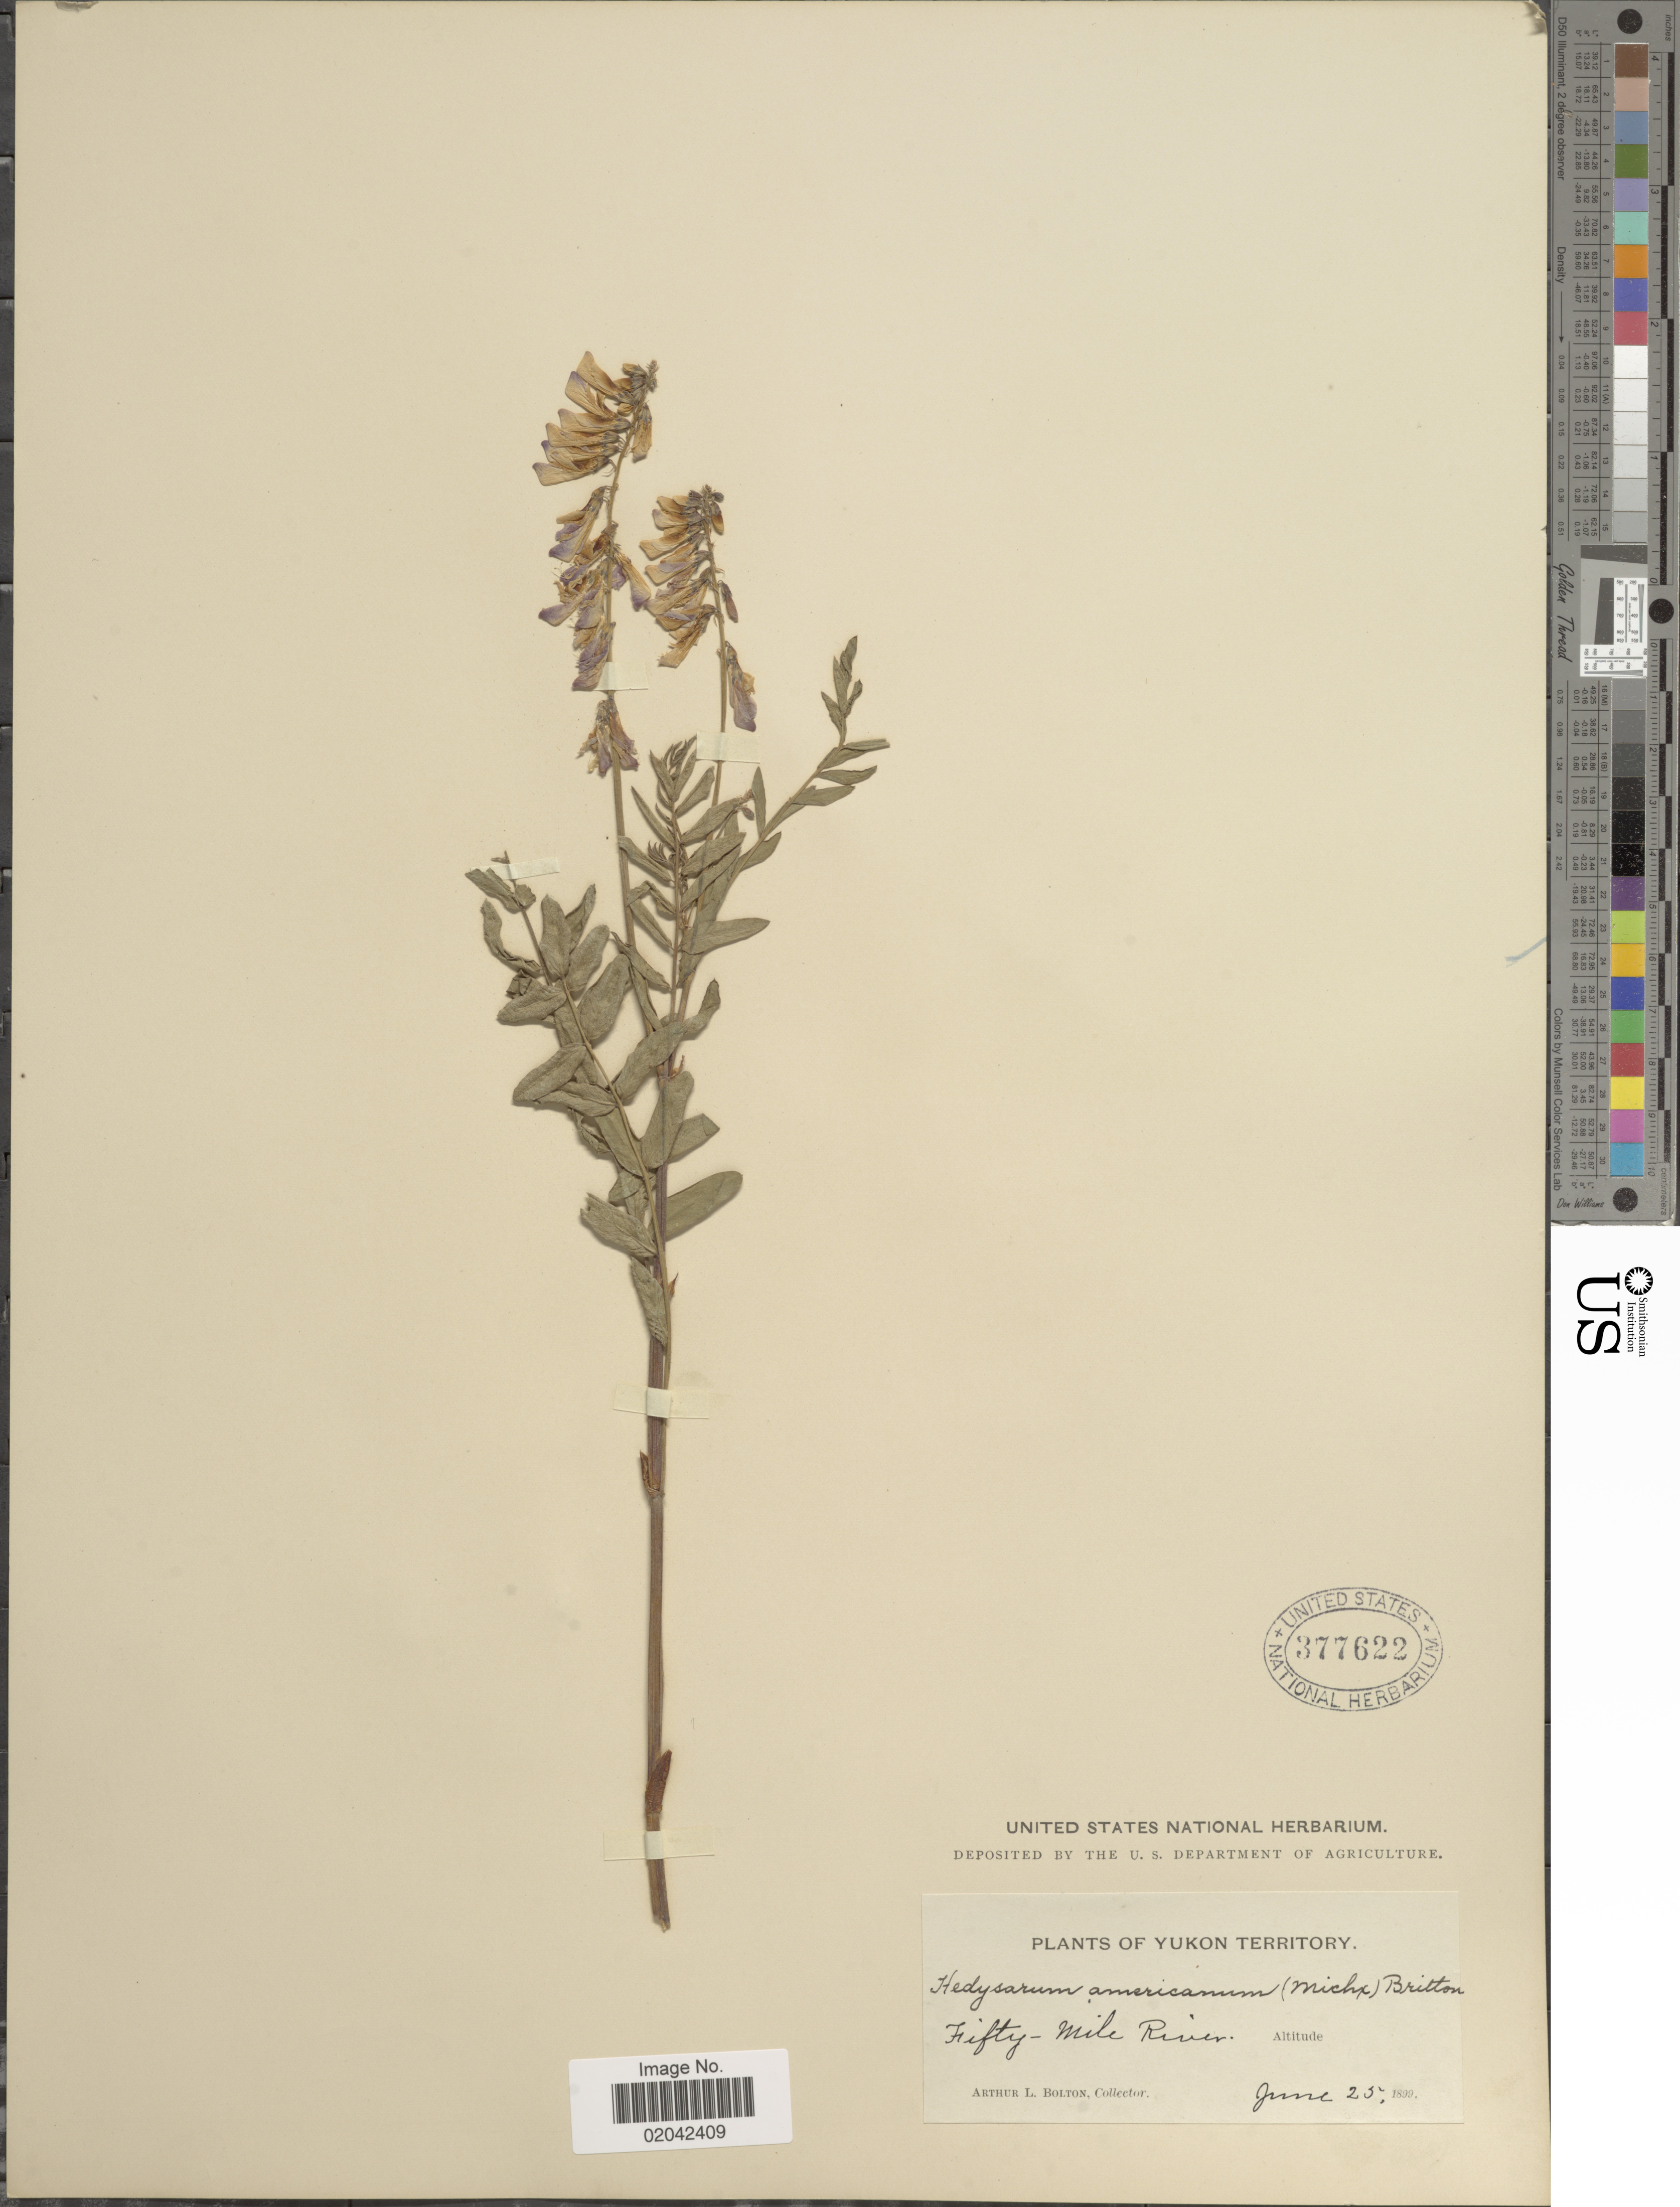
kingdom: Plantae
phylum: Tracheophyta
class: Magnoliopsida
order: Fabales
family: Fabaceae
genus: Hedysarum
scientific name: Hedysarum alpinum var. americanum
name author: Michx. ex Pursh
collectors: A. Bolton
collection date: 1899-06-25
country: Canada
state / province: Yukon Territory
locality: Fifty-Mile River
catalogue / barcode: US 377622